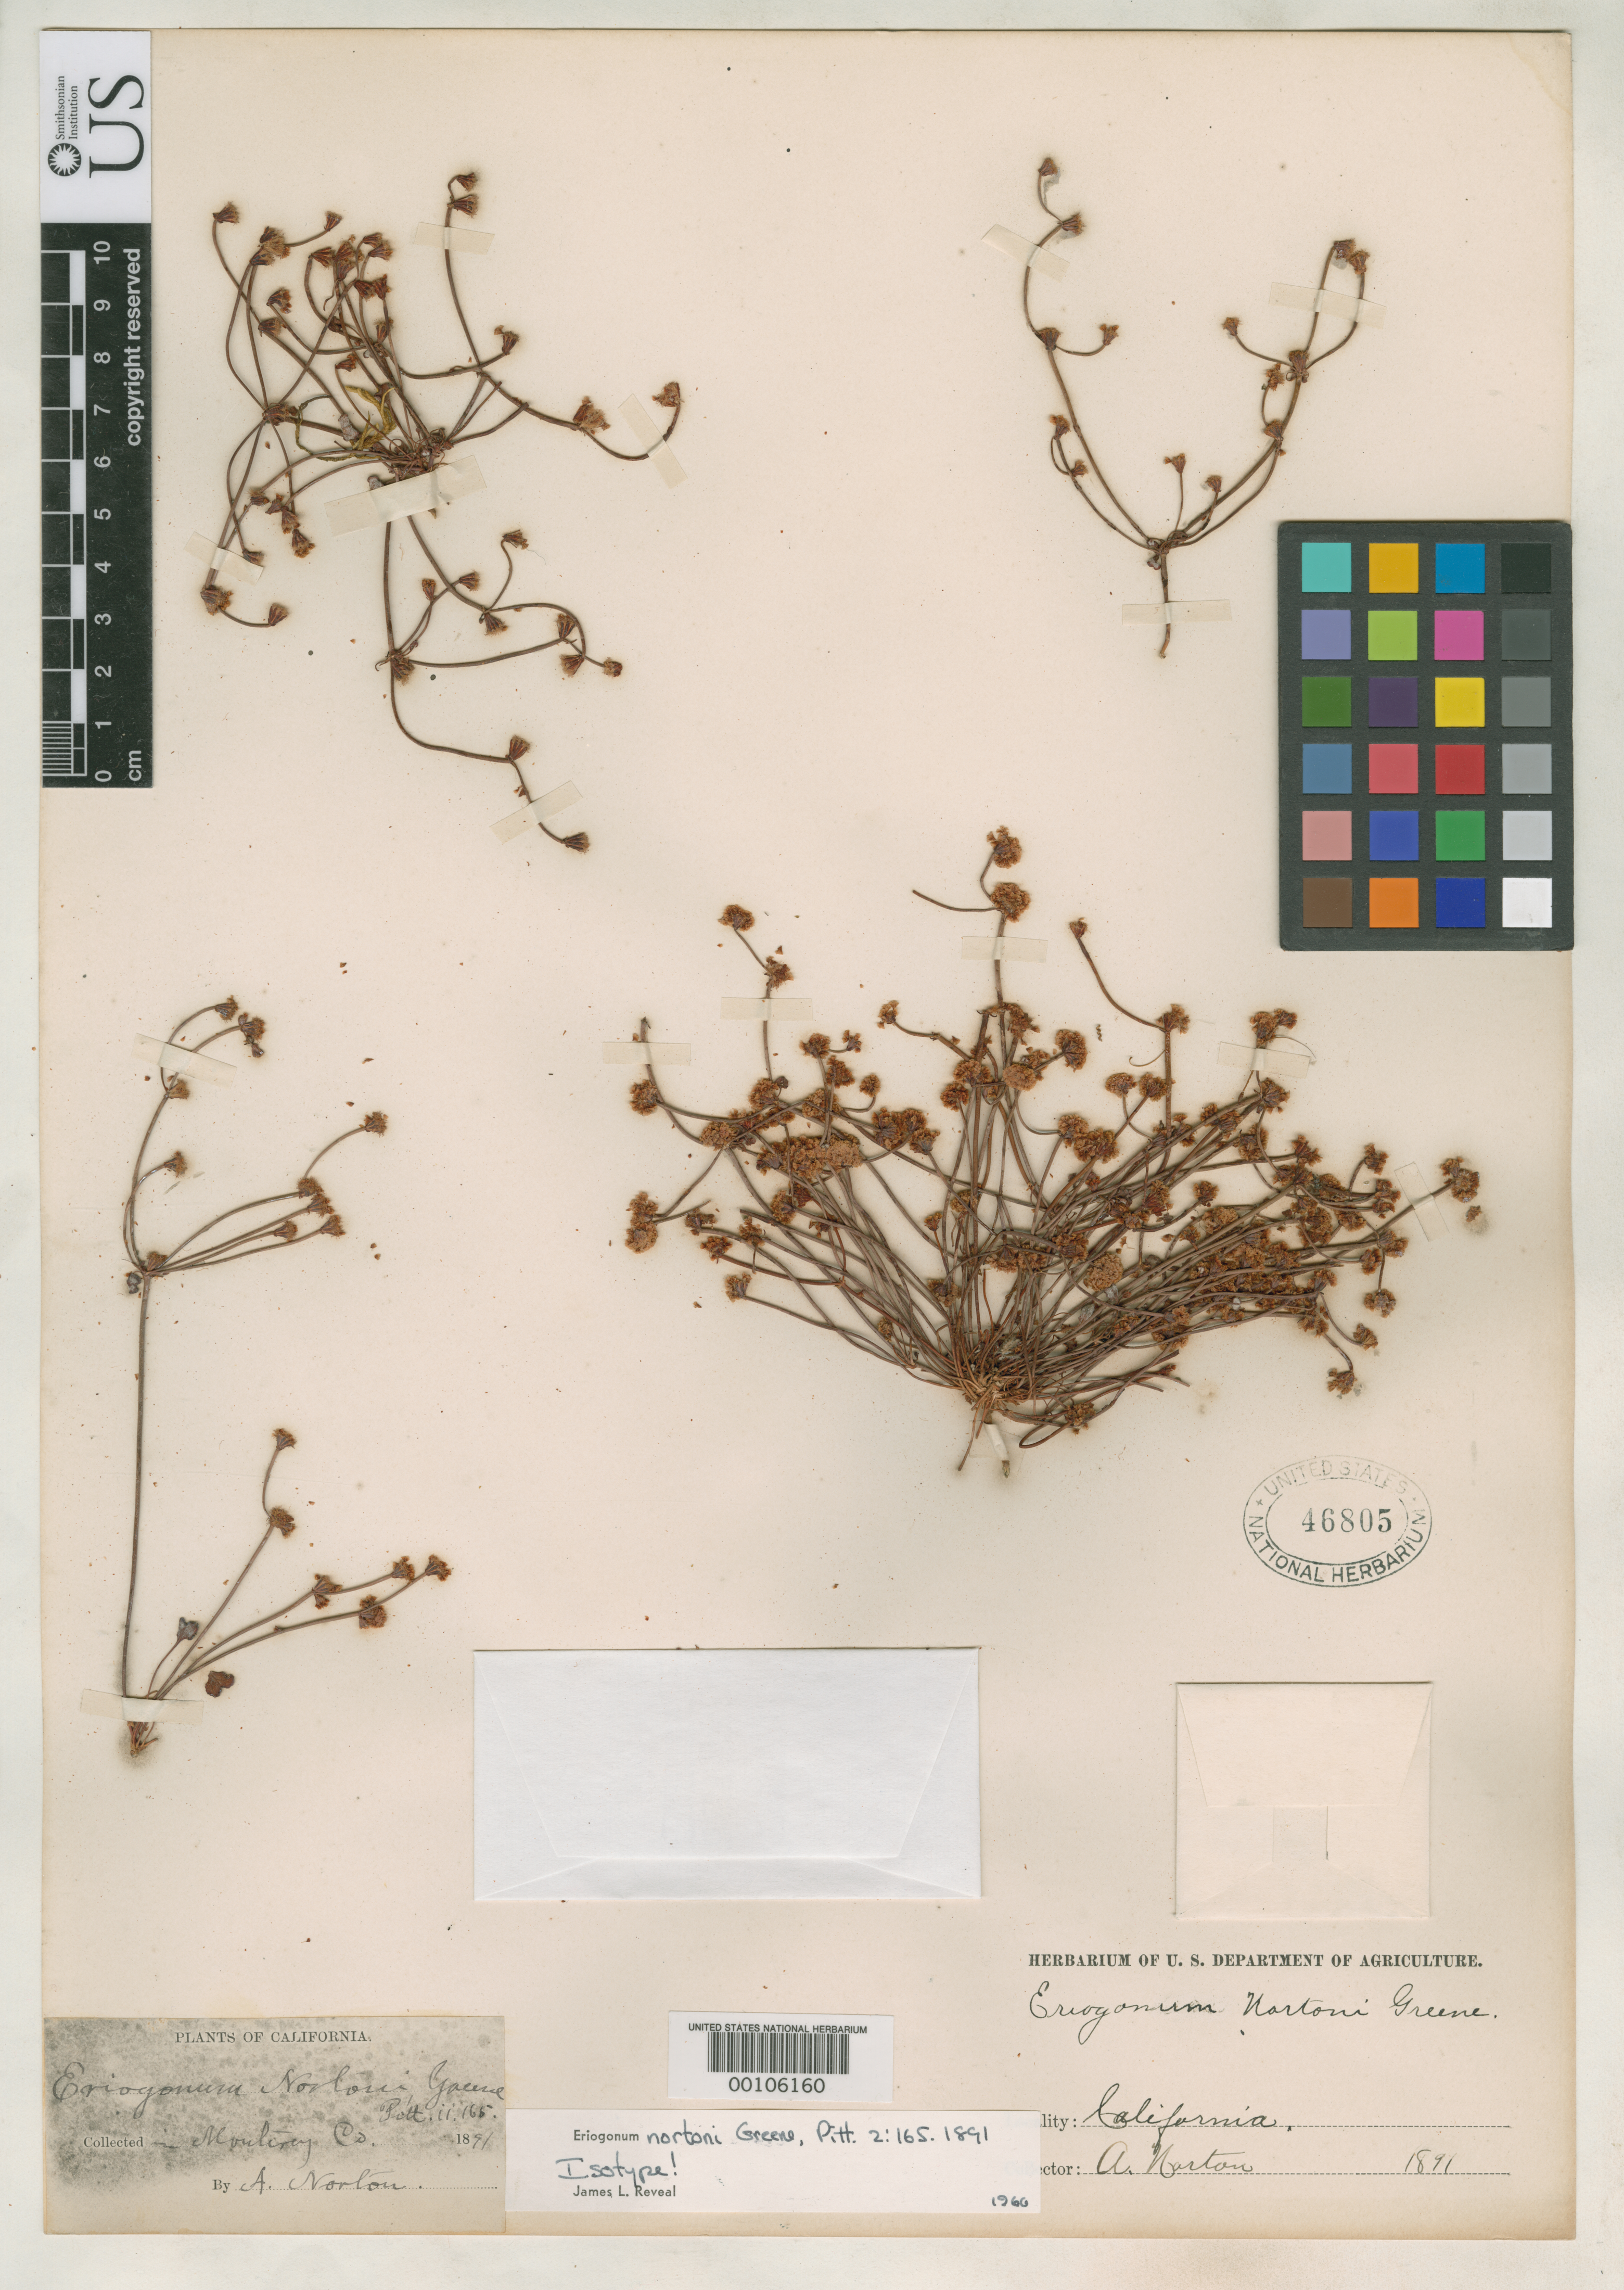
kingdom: Plantae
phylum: Tracheophyta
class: Magnoliopsida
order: Caryophyllales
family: Polygonaceae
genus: Eriogonum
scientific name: Eriogonum nortonii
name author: Greene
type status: Isotype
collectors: A. Norton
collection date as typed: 1891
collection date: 1891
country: United States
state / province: California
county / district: Monterey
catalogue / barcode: US 46805